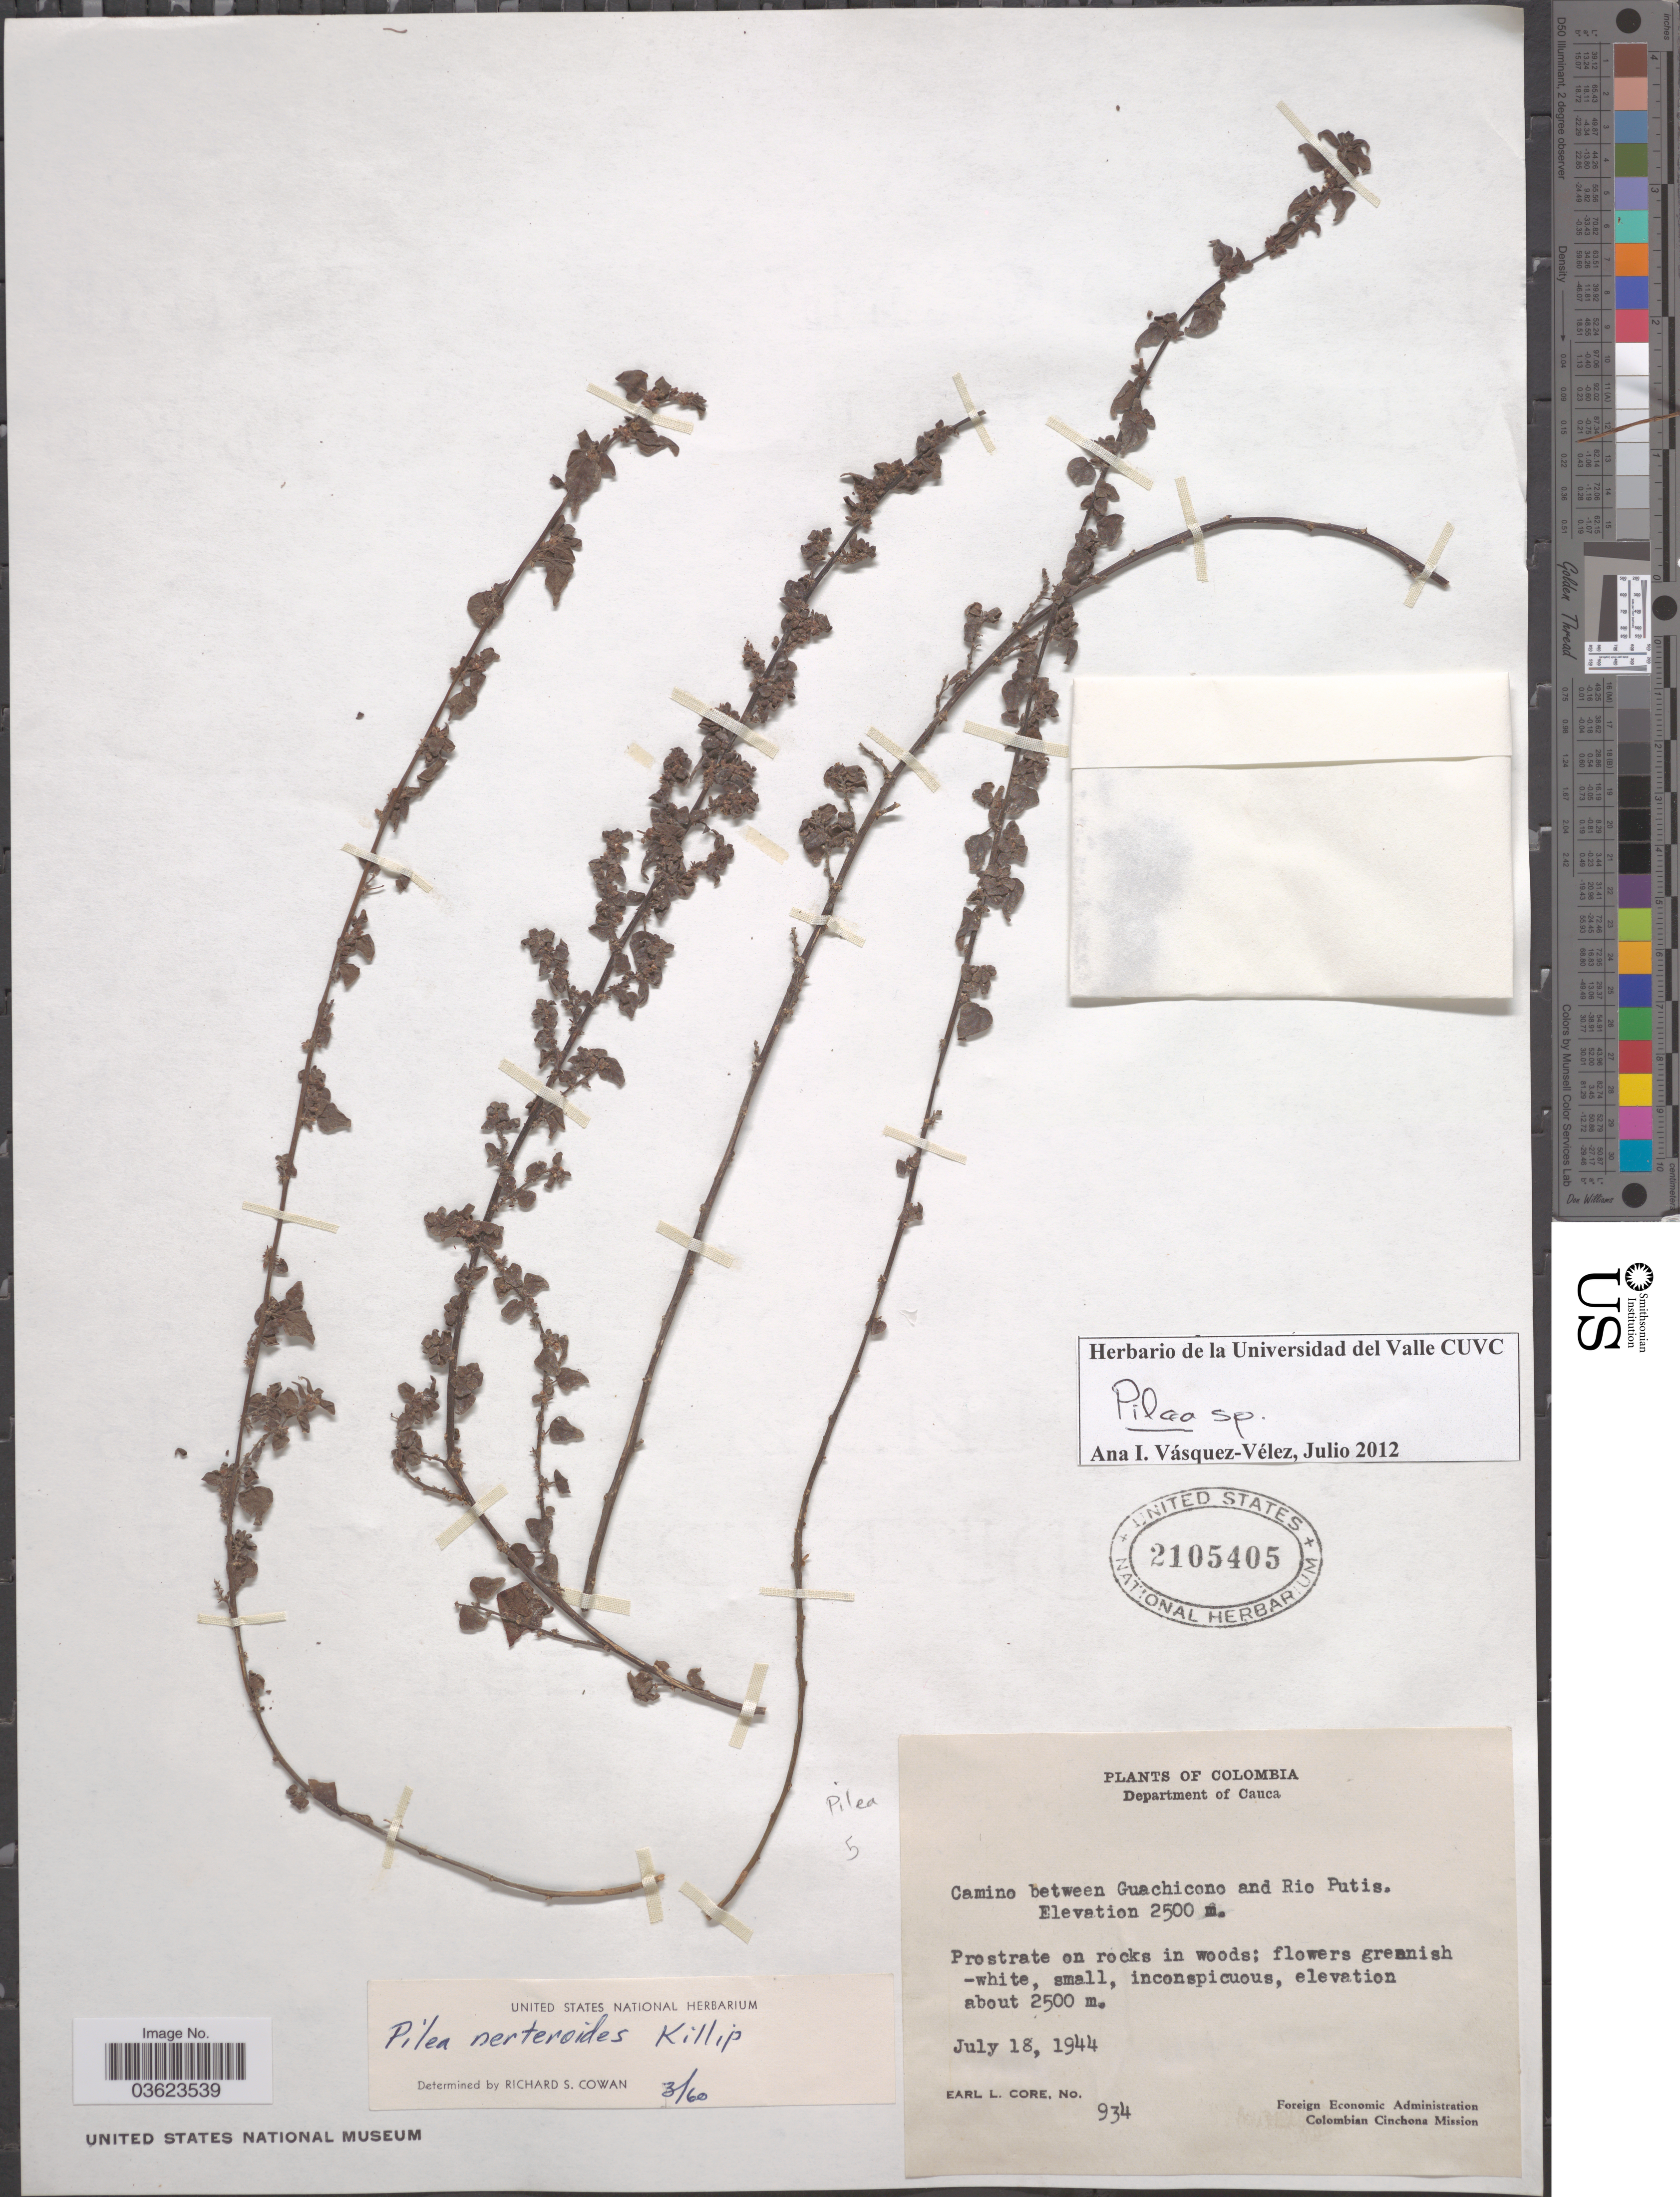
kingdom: Plantae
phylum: Tracheophyta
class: Magnoliopsida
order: Rosales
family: Urticaceae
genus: Pilea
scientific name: Pilea sp.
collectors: E. L. Core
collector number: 934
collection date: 1944-07-18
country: Colombia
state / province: Cauca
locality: Department of Cauca. Camino between Guachicono and Rio Putis.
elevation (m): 2500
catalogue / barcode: US 2105405